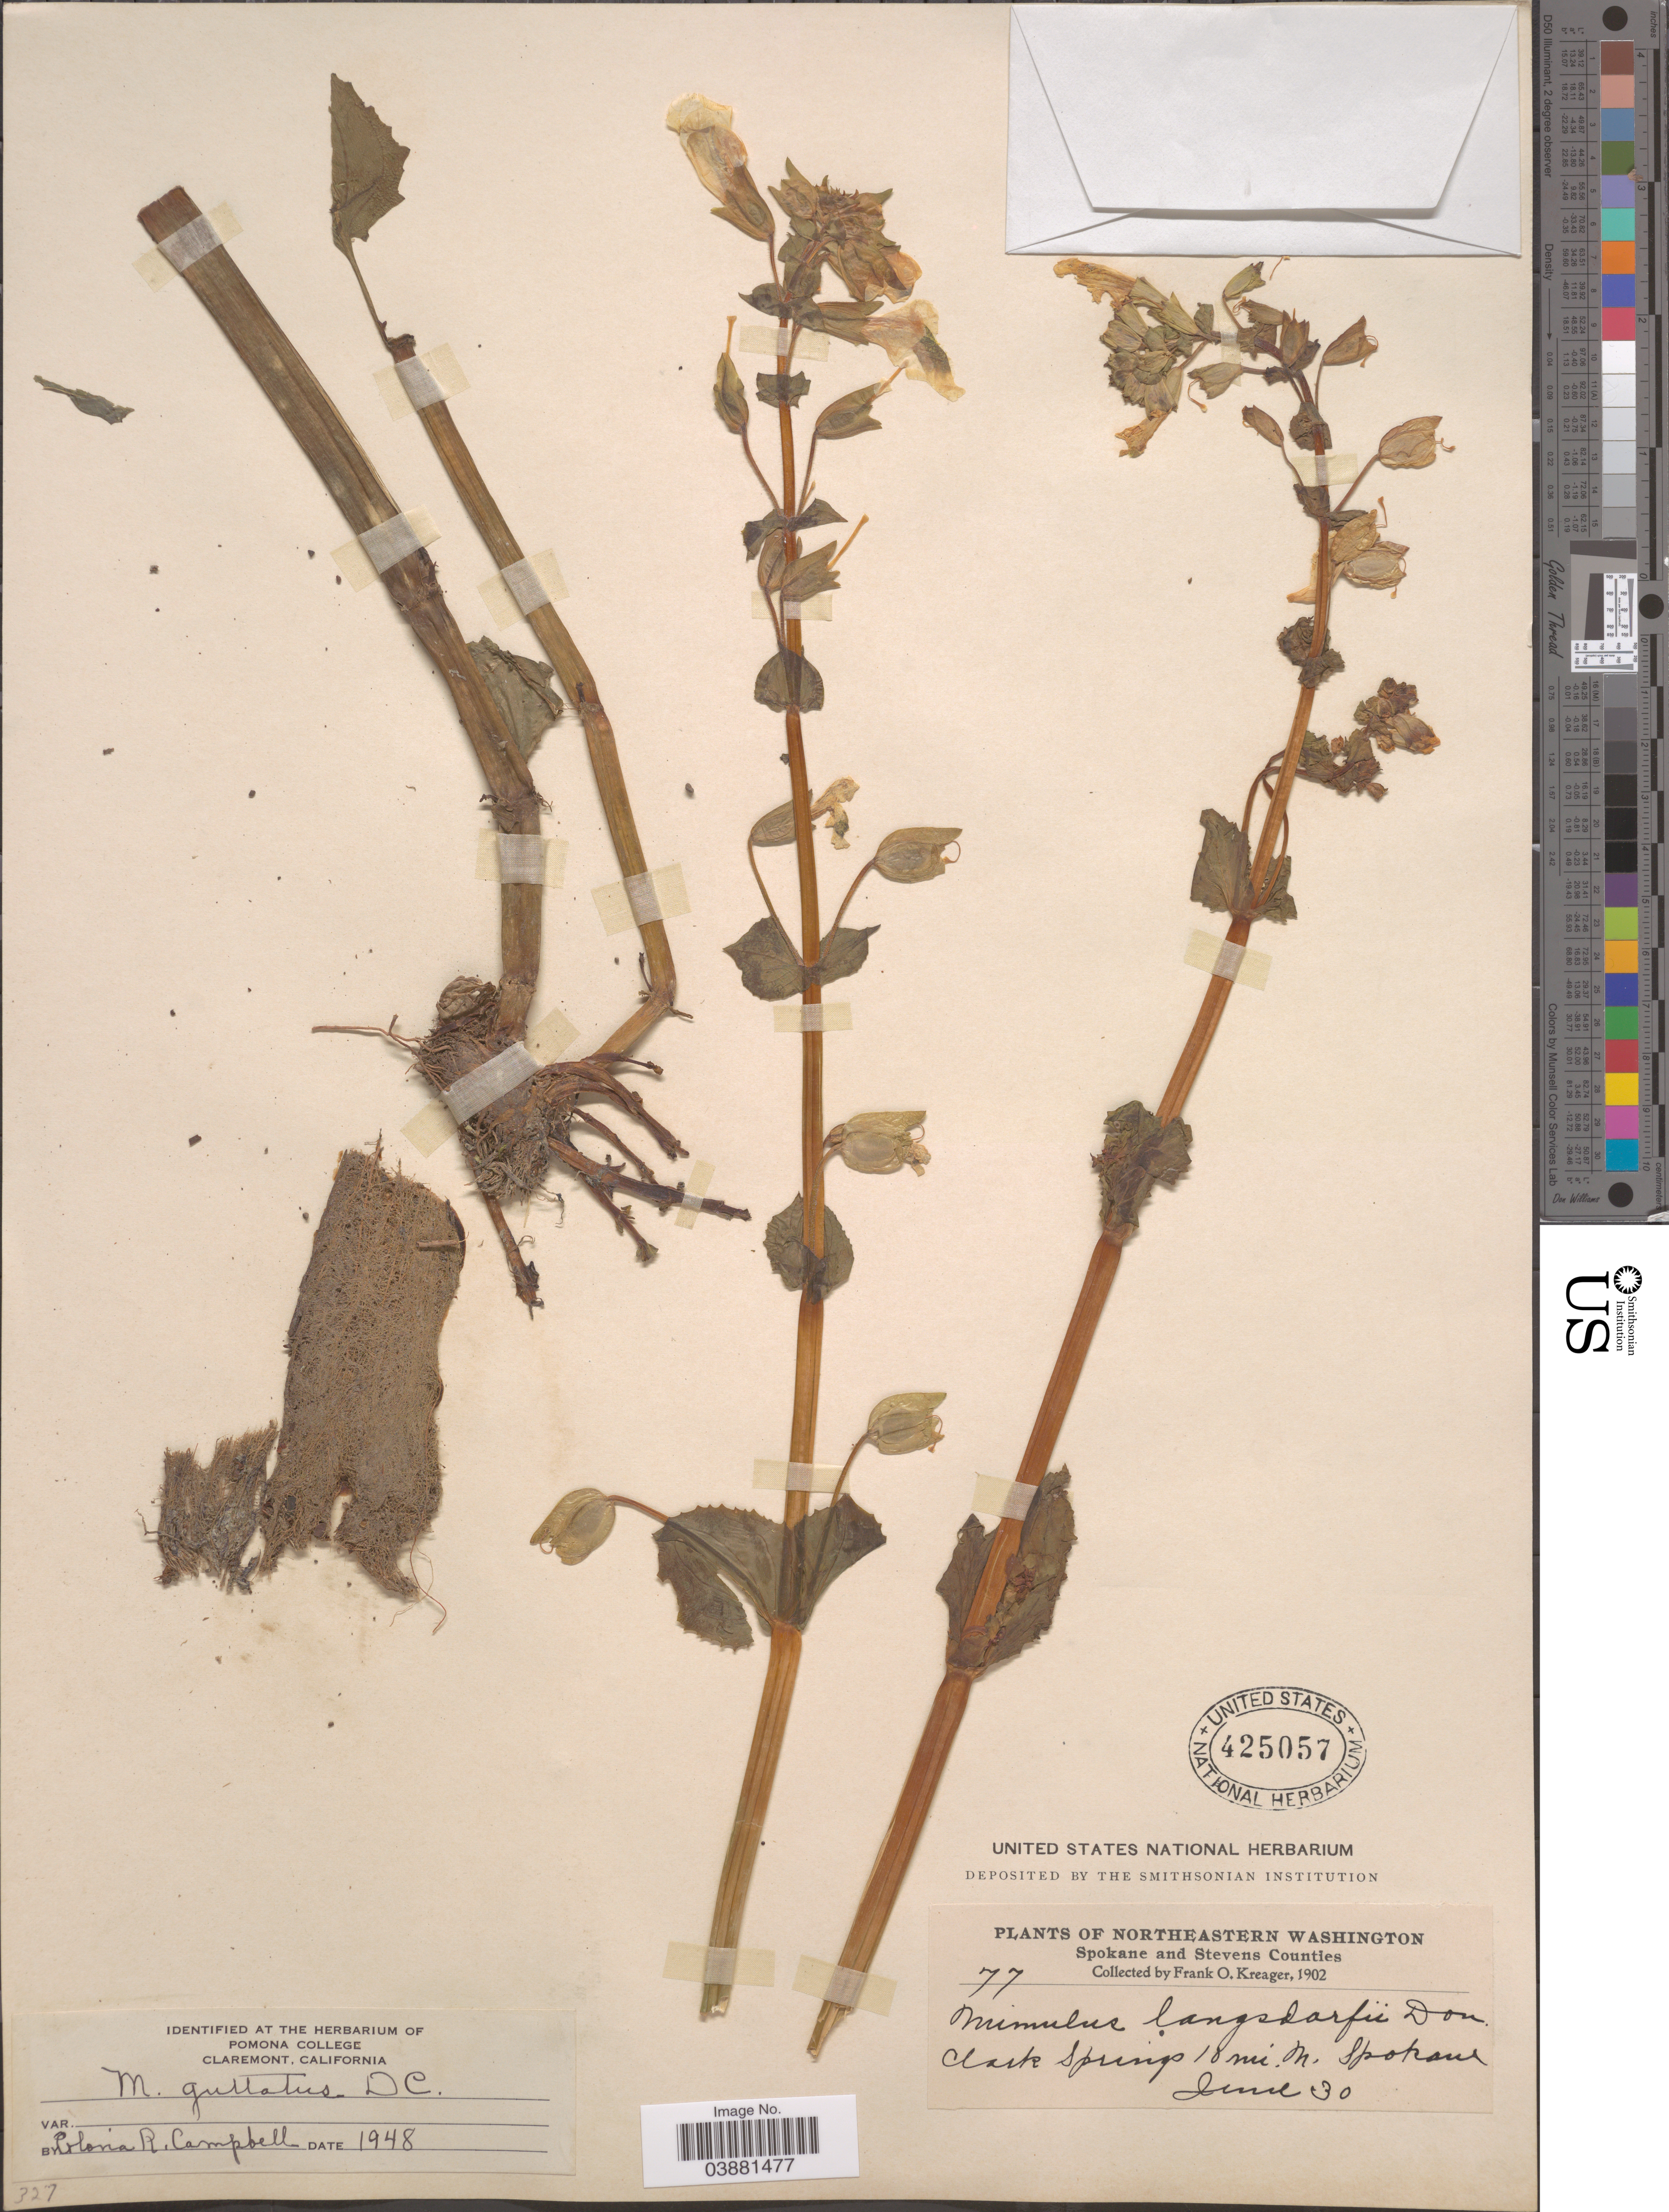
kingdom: Plantae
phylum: Tracheophyta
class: Magnoliopsida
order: Lamiales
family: Phrymaceae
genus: Mimulus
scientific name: Mimulus guttatus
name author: DC.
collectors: F. Kreager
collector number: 77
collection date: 1902-06-30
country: United States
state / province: Washington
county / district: Spokane / Stevens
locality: Northeastern Washington. Spokane and Stevens Counties. Clark Springs 10 mi. N. Spokane.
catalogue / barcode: US 425057